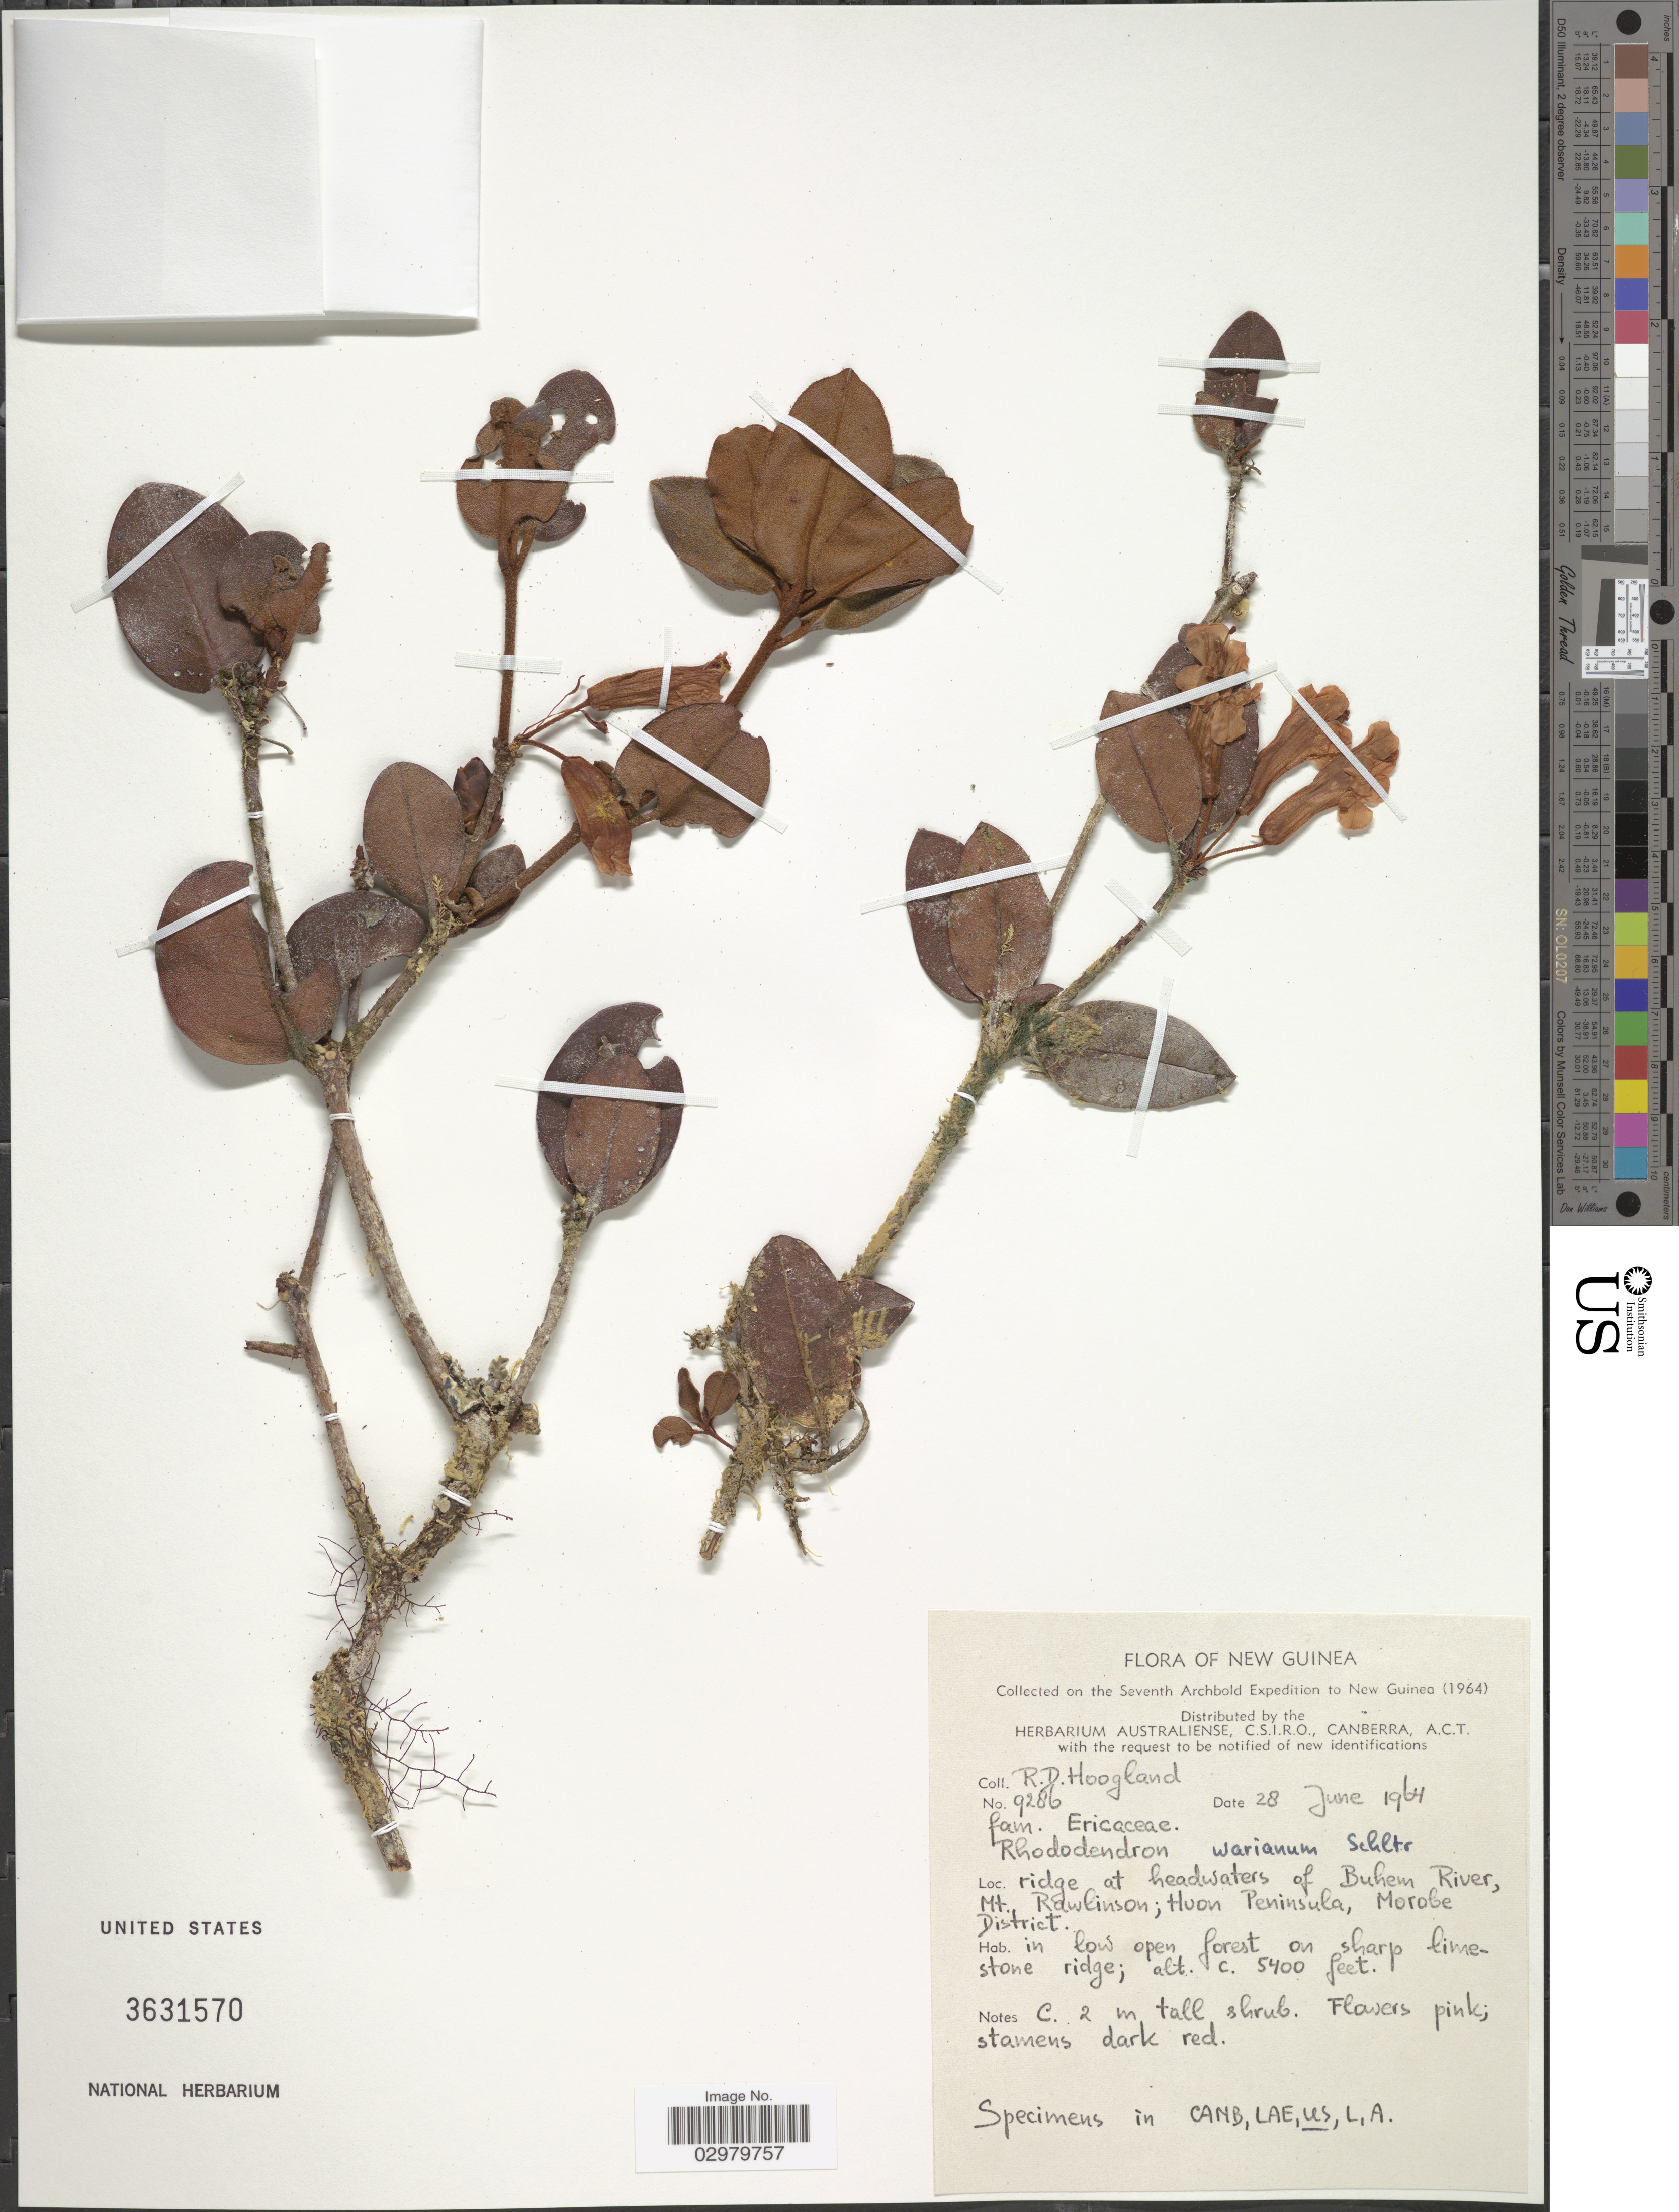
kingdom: Plantae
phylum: Tracheophyta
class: Magnoliopsida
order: Ericales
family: Ericaceae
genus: Rhododendron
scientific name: Rhododendron warianum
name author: Schltr.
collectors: R. D. Hoogland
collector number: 9286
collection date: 1964-06-28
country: Papua New Guinea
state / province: Morobe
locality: New Guinea. Ridge at headwaters of Buhem River, Mt. Rawlinson; Huon Peninsula, Morobe District.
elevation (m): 1646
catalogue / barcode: US 3631570